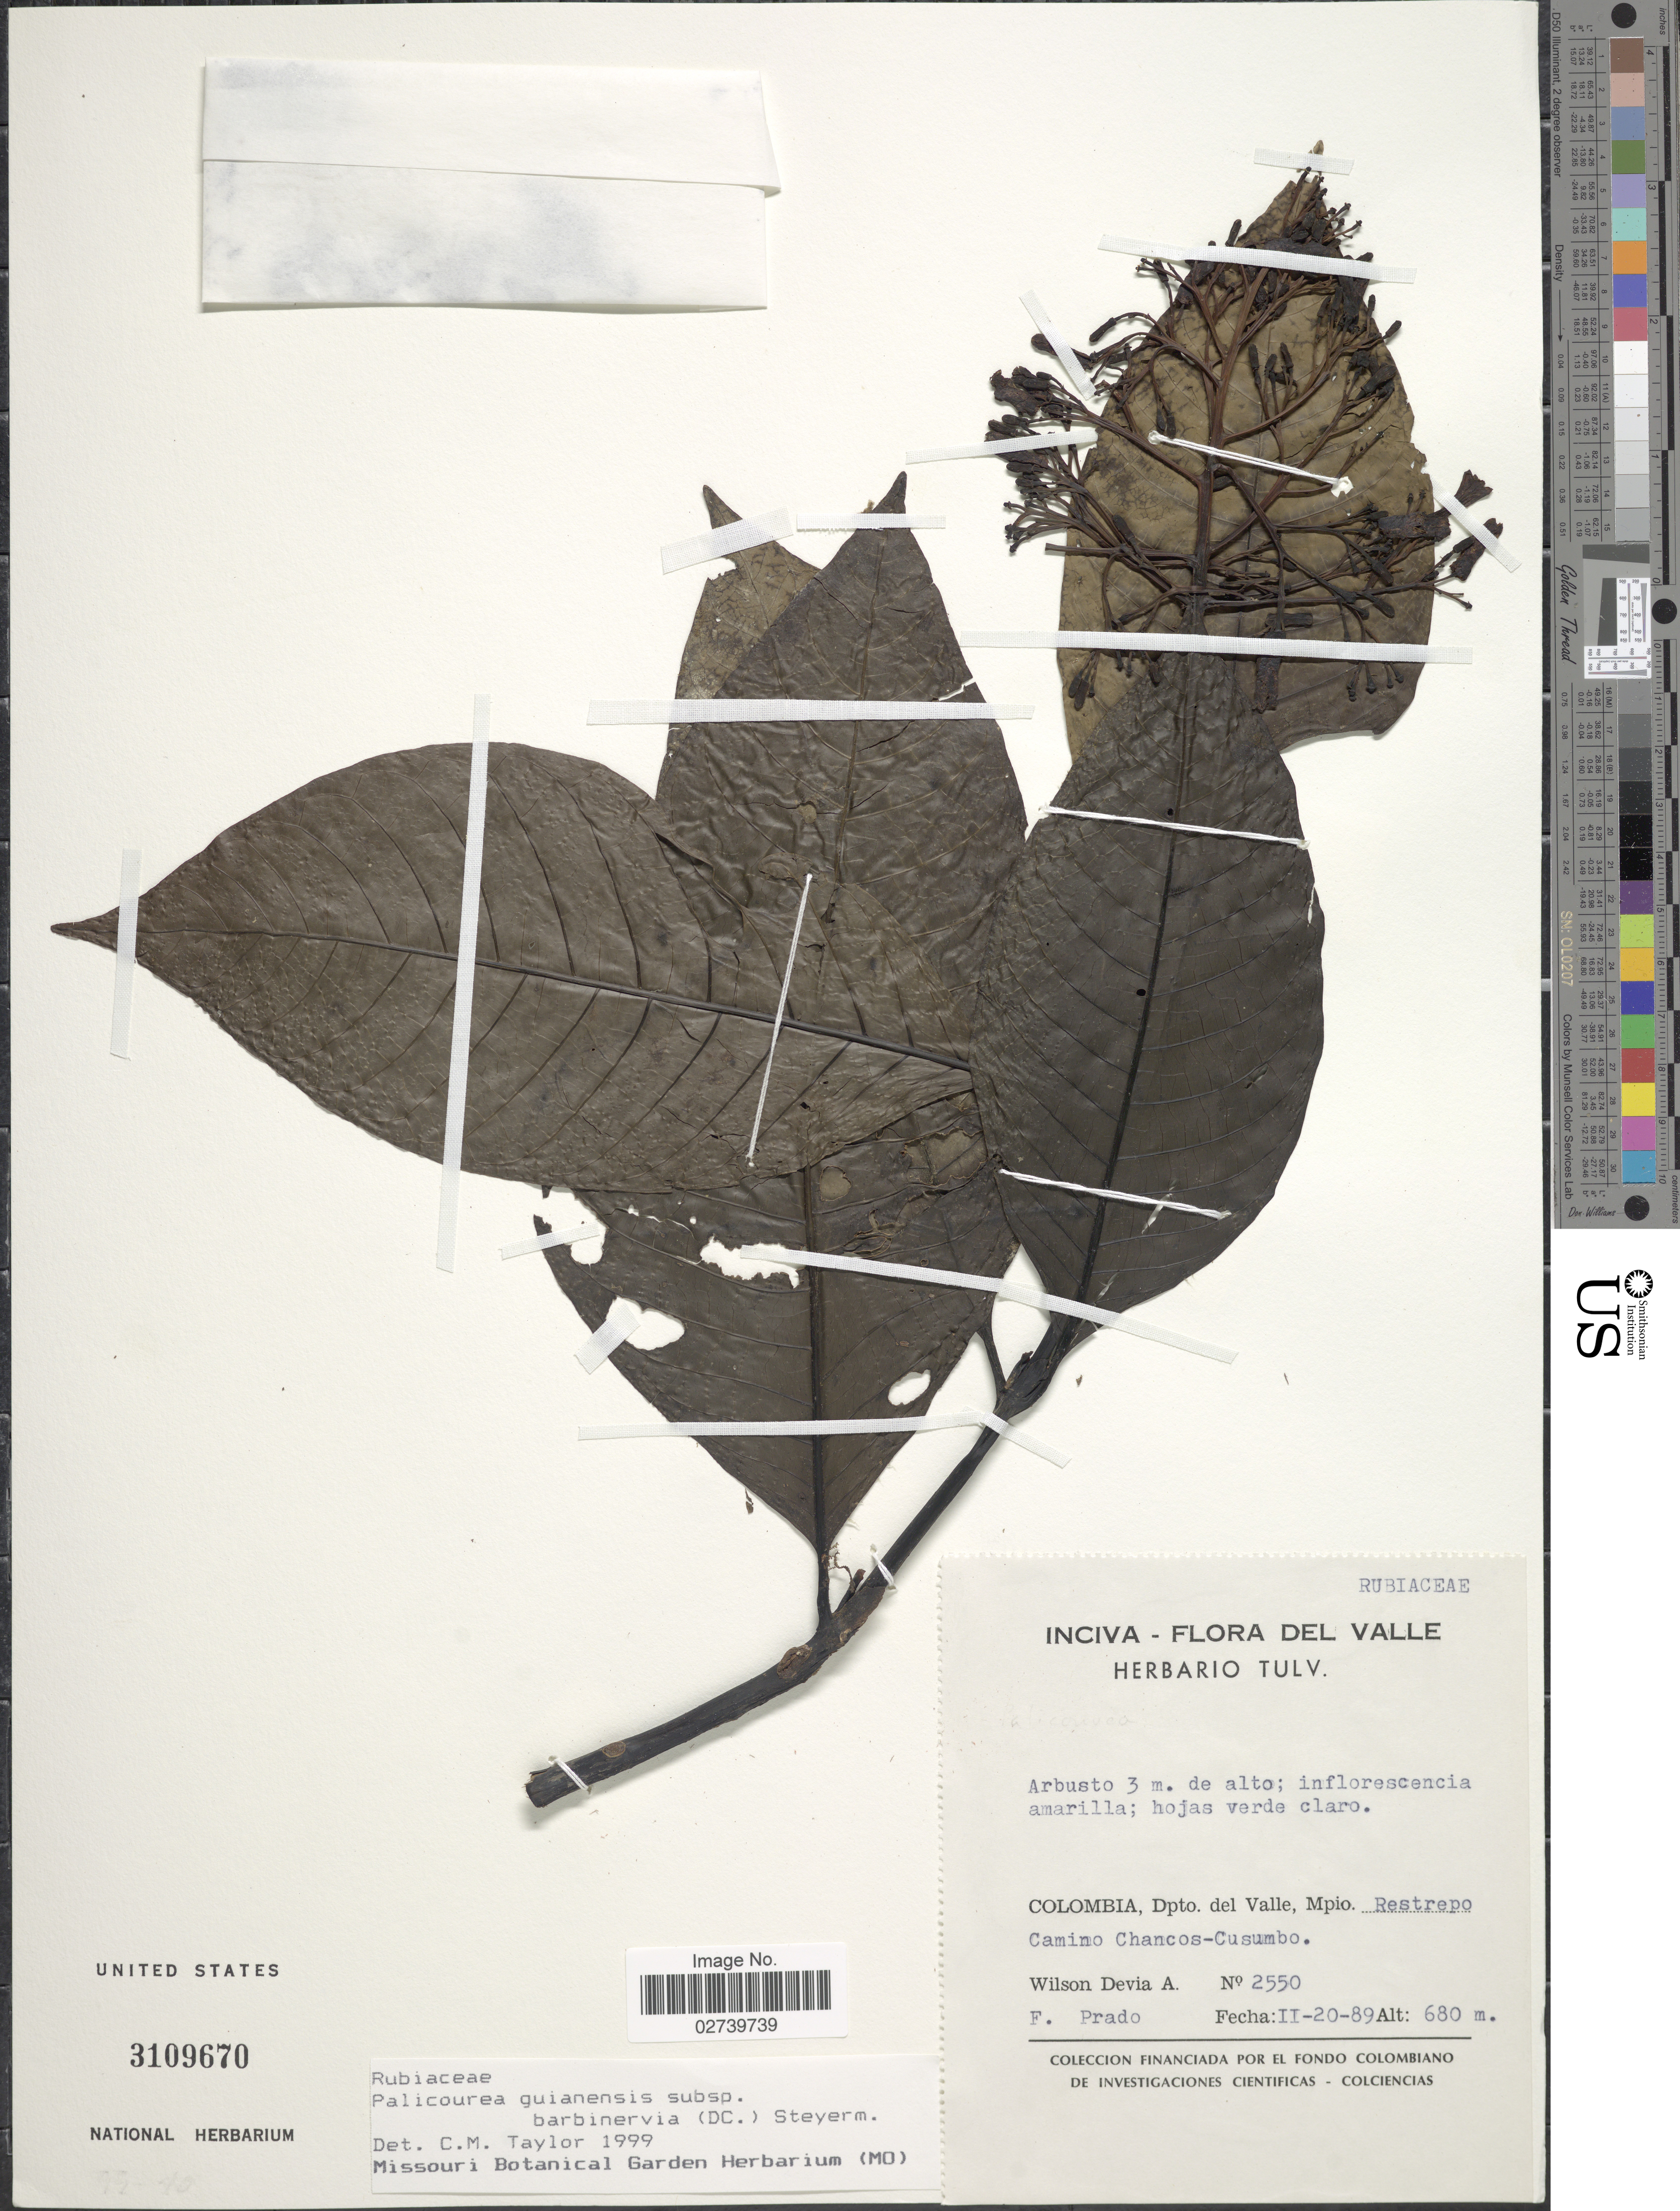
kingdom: Plantae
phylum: Tracheophyta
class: Magnoliopsida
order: Gentianales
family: Rubiaceae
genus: Palicourea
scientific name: Palicourea guianensis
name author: Aubl.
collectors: W. Devia A. & F. Prado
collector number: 2550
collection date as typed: Transcribed d/m/y: 20/2/89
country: Colombia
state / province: Valle del Cauca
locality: Dpto. del Valle, Mpio. Restrepo Camino Chancos-Cusumbo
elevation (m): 680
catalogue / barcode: US 3109670